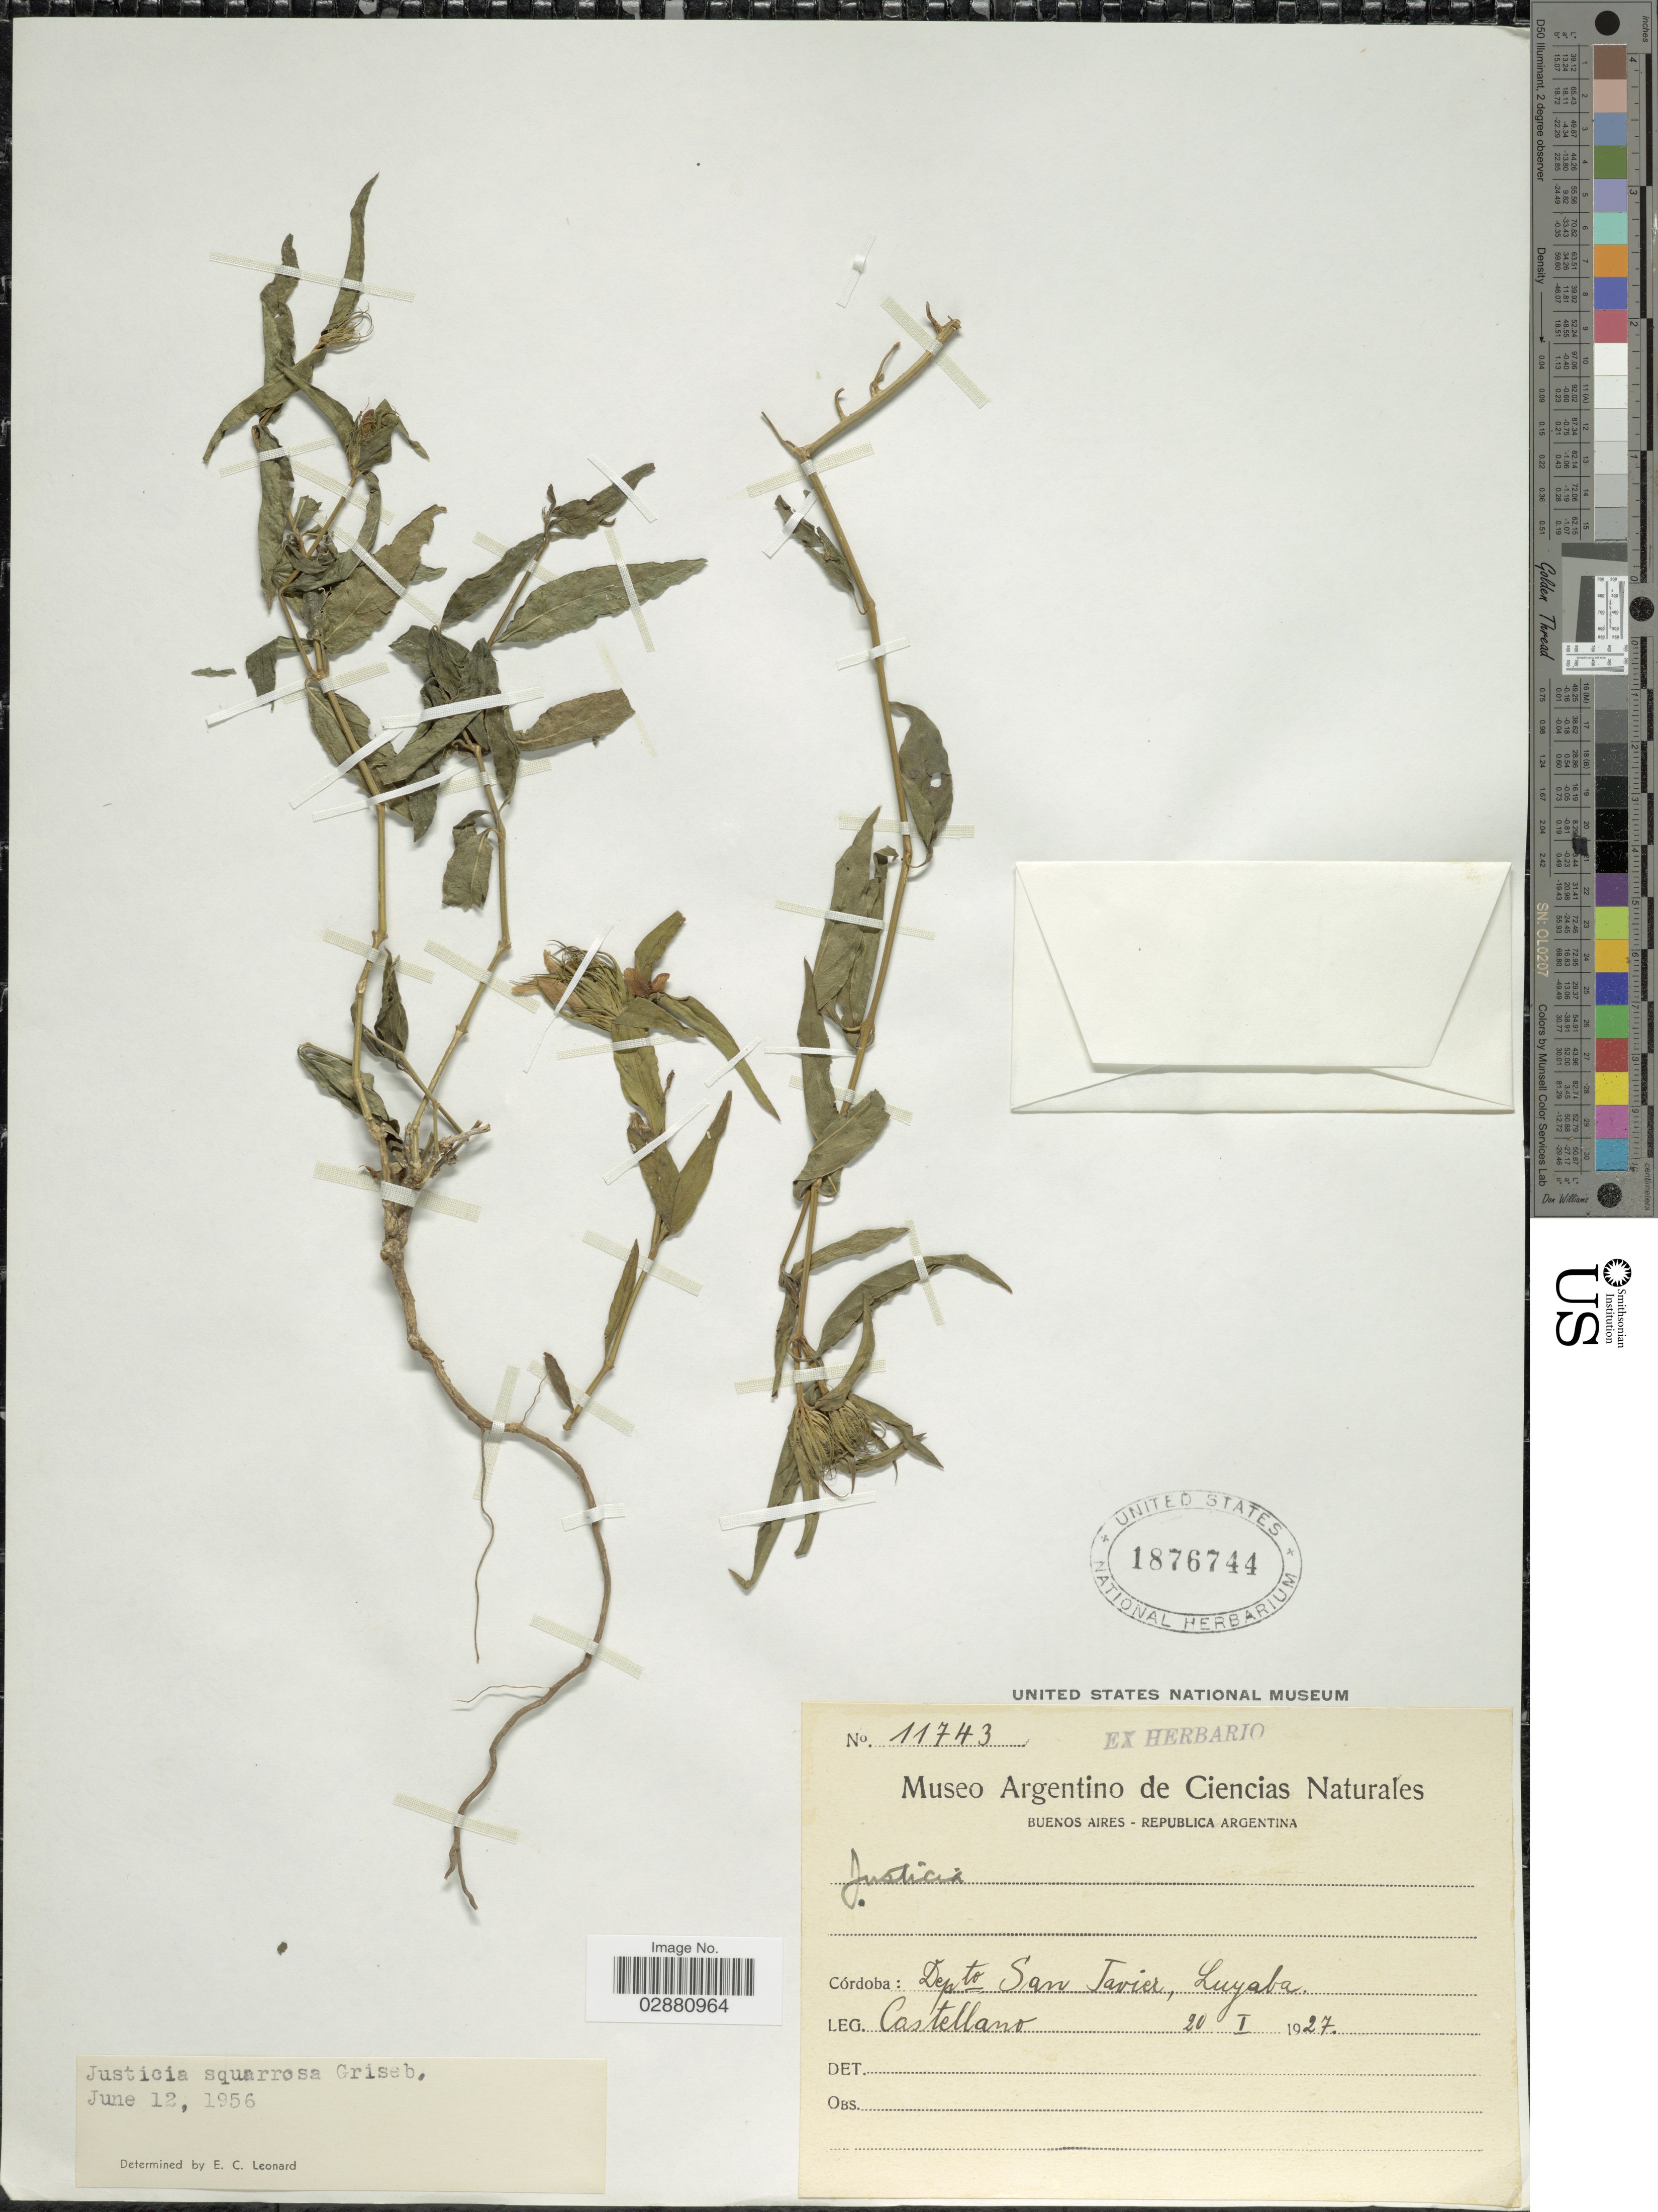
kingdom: Plantae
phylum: Tracheophyta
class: Magnoliopsida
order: Lamiales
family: Acanthaceae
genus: Justicia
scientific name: Justicia squarrosa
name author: Griseb.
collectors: Castellano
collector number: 11743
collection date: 1927-01-20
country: Argentina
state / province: Buenos Aires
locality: Republica Argentina. Depto San Javier, Luyaba.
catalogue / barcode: US 1876744